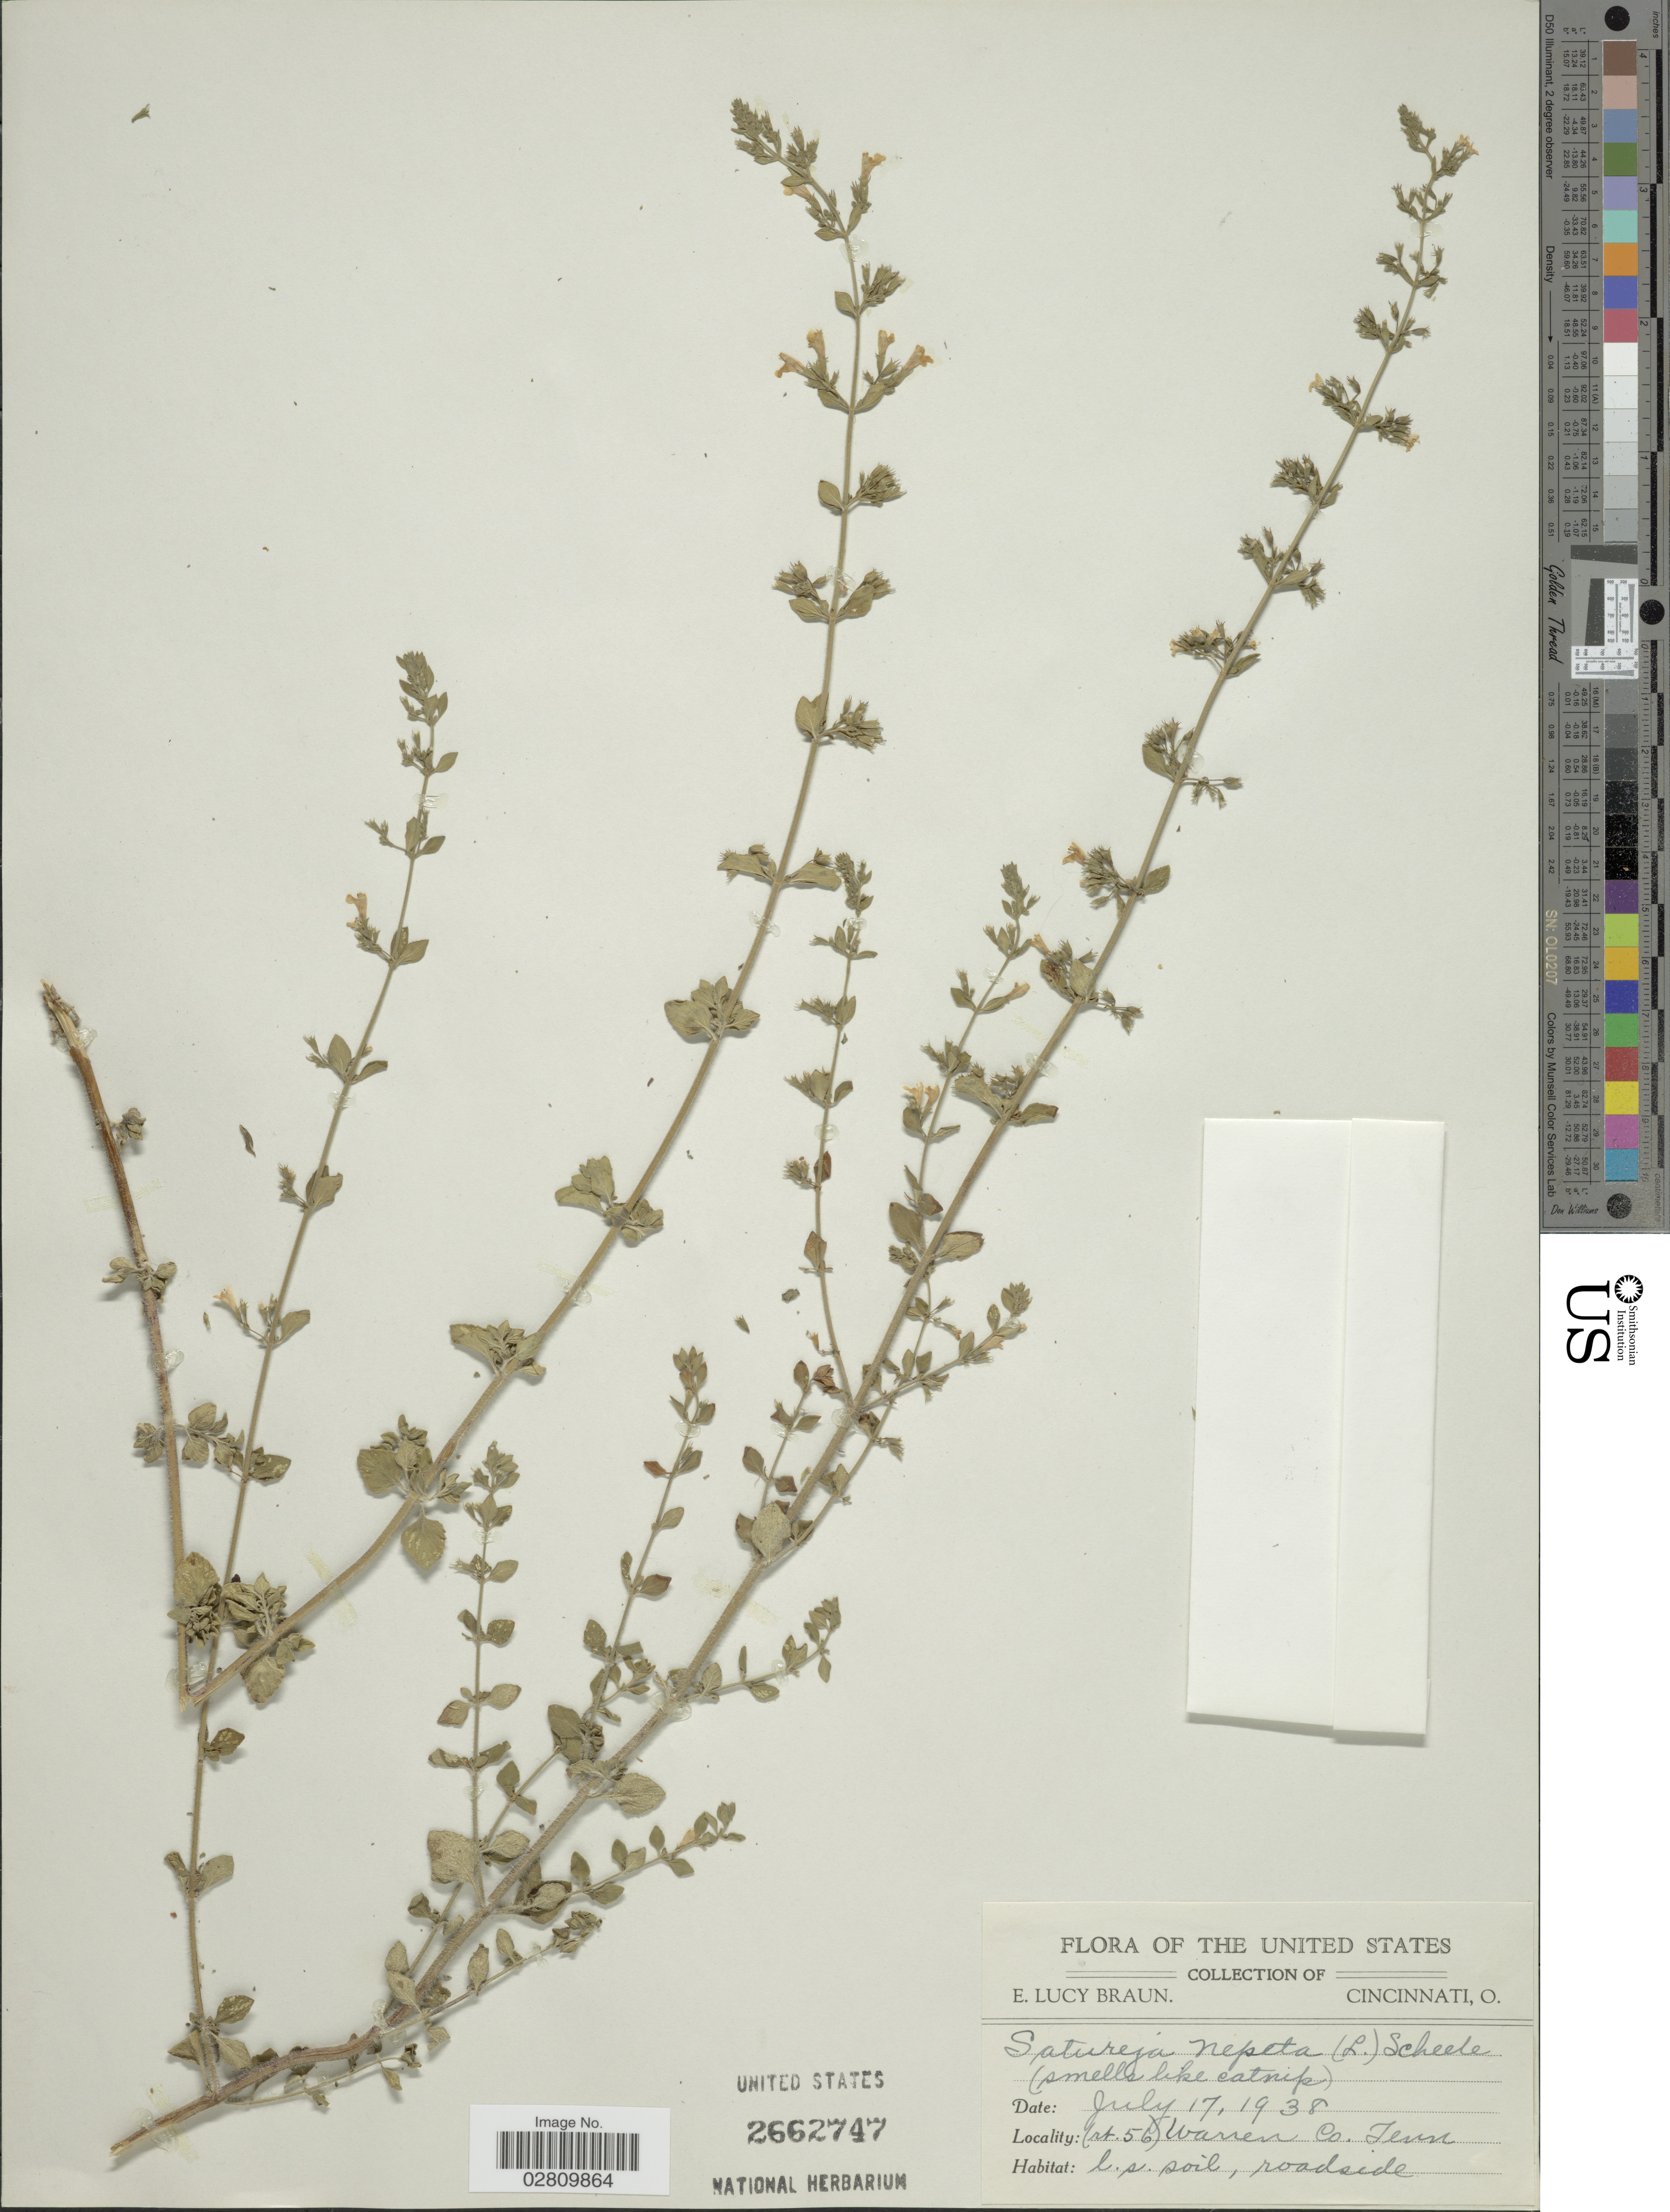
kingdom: Plantae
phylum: Tracheophyta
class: Magnoliopsida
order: Lamiales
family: Lamiaceae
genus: Clinopodium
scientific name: Clinopodium nepeta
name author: (L.) Kuntze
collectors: E. L. Braun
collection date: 1938-07-17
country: United States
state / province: Tennessee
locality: (rt.56) Warren Co.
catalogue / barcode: US 2662747